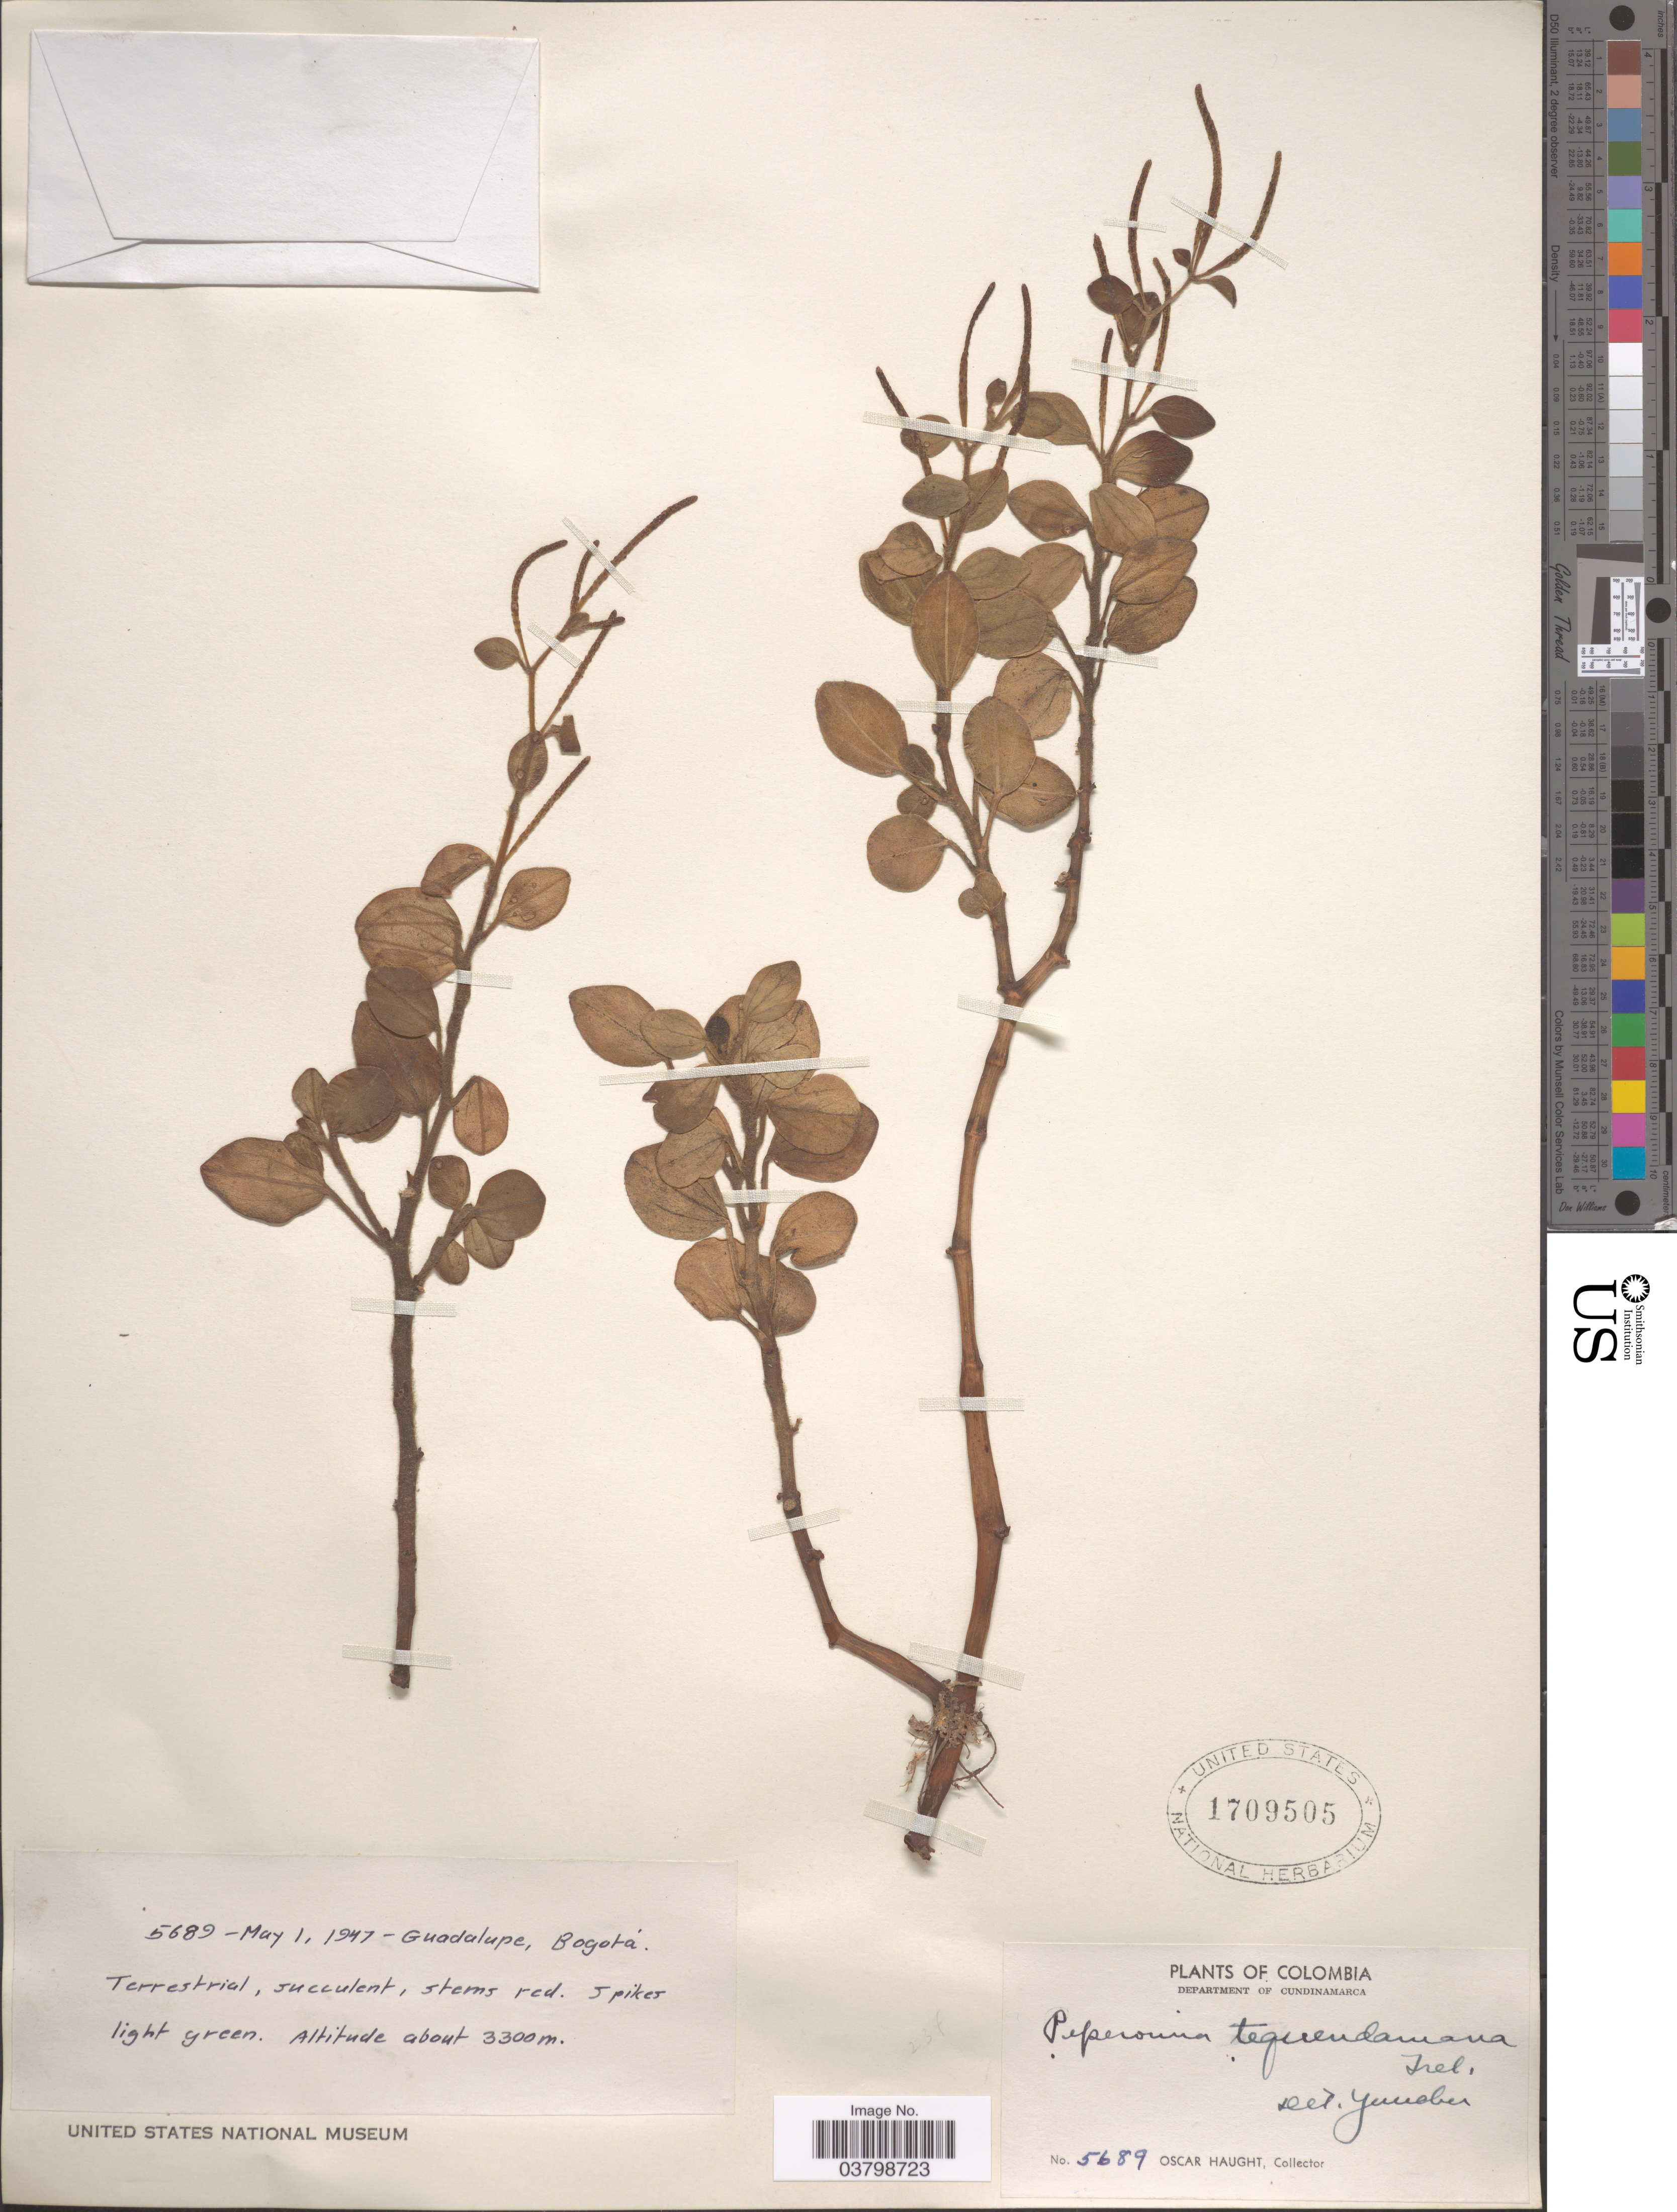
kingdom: Plantae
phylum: Tracheophyta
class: Magnoliopsida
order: Piperales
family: Piperaceae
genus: Peperomia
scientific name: Peperomia tequendamana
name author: Trel.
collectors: O. L. Haught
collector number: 5689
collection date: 1947-05-01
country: Colombia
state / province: Cundinamarca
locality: Guadalupe, Bogotá. Department of Cundinamarca.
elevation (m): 3300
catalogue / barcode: US 1709505